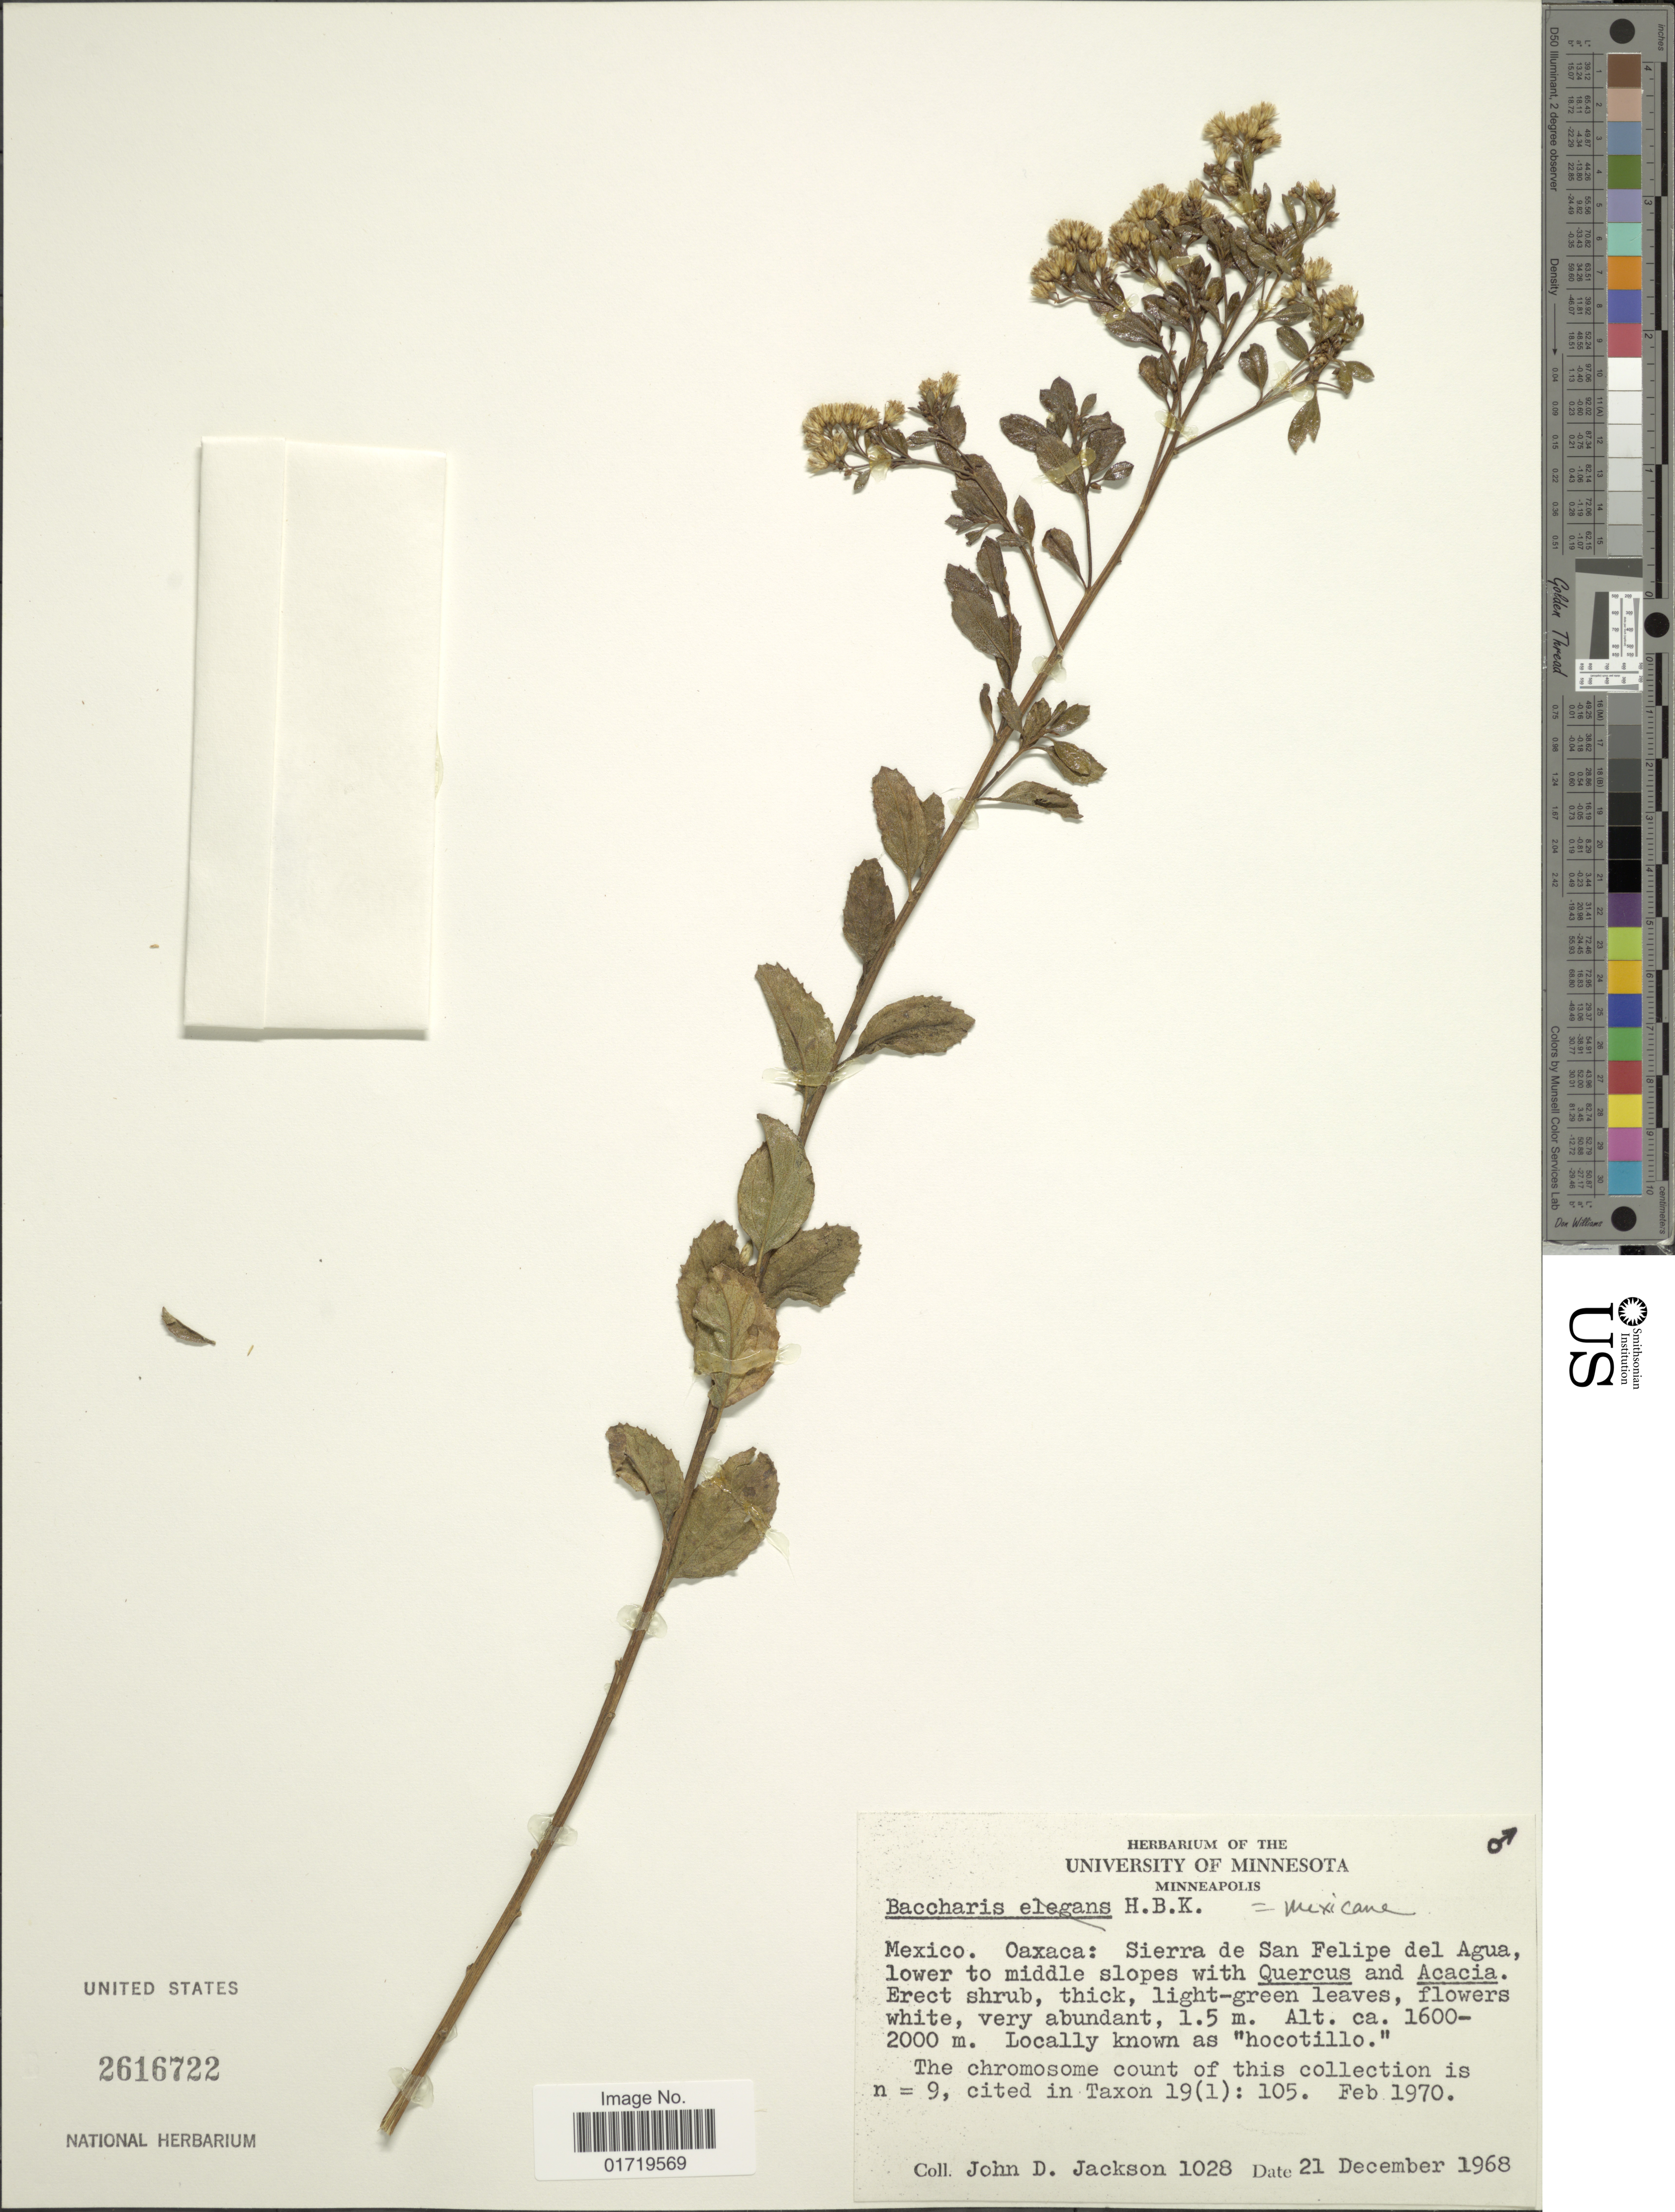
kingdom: Plantae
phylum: Tracheophyta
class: Magnoliopsida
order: Asterales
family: Asteraceae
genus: Baccharis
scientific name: Baccharis mexicana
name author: Cuatrec.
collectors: J. Jackson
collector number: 1028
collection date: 1968-12-21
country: Mexico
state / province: Oaxaca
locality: Oaxaca: Sierra de San Felipe del Agua, lower to middle slopes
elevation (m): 1600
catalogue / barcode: US 2616722